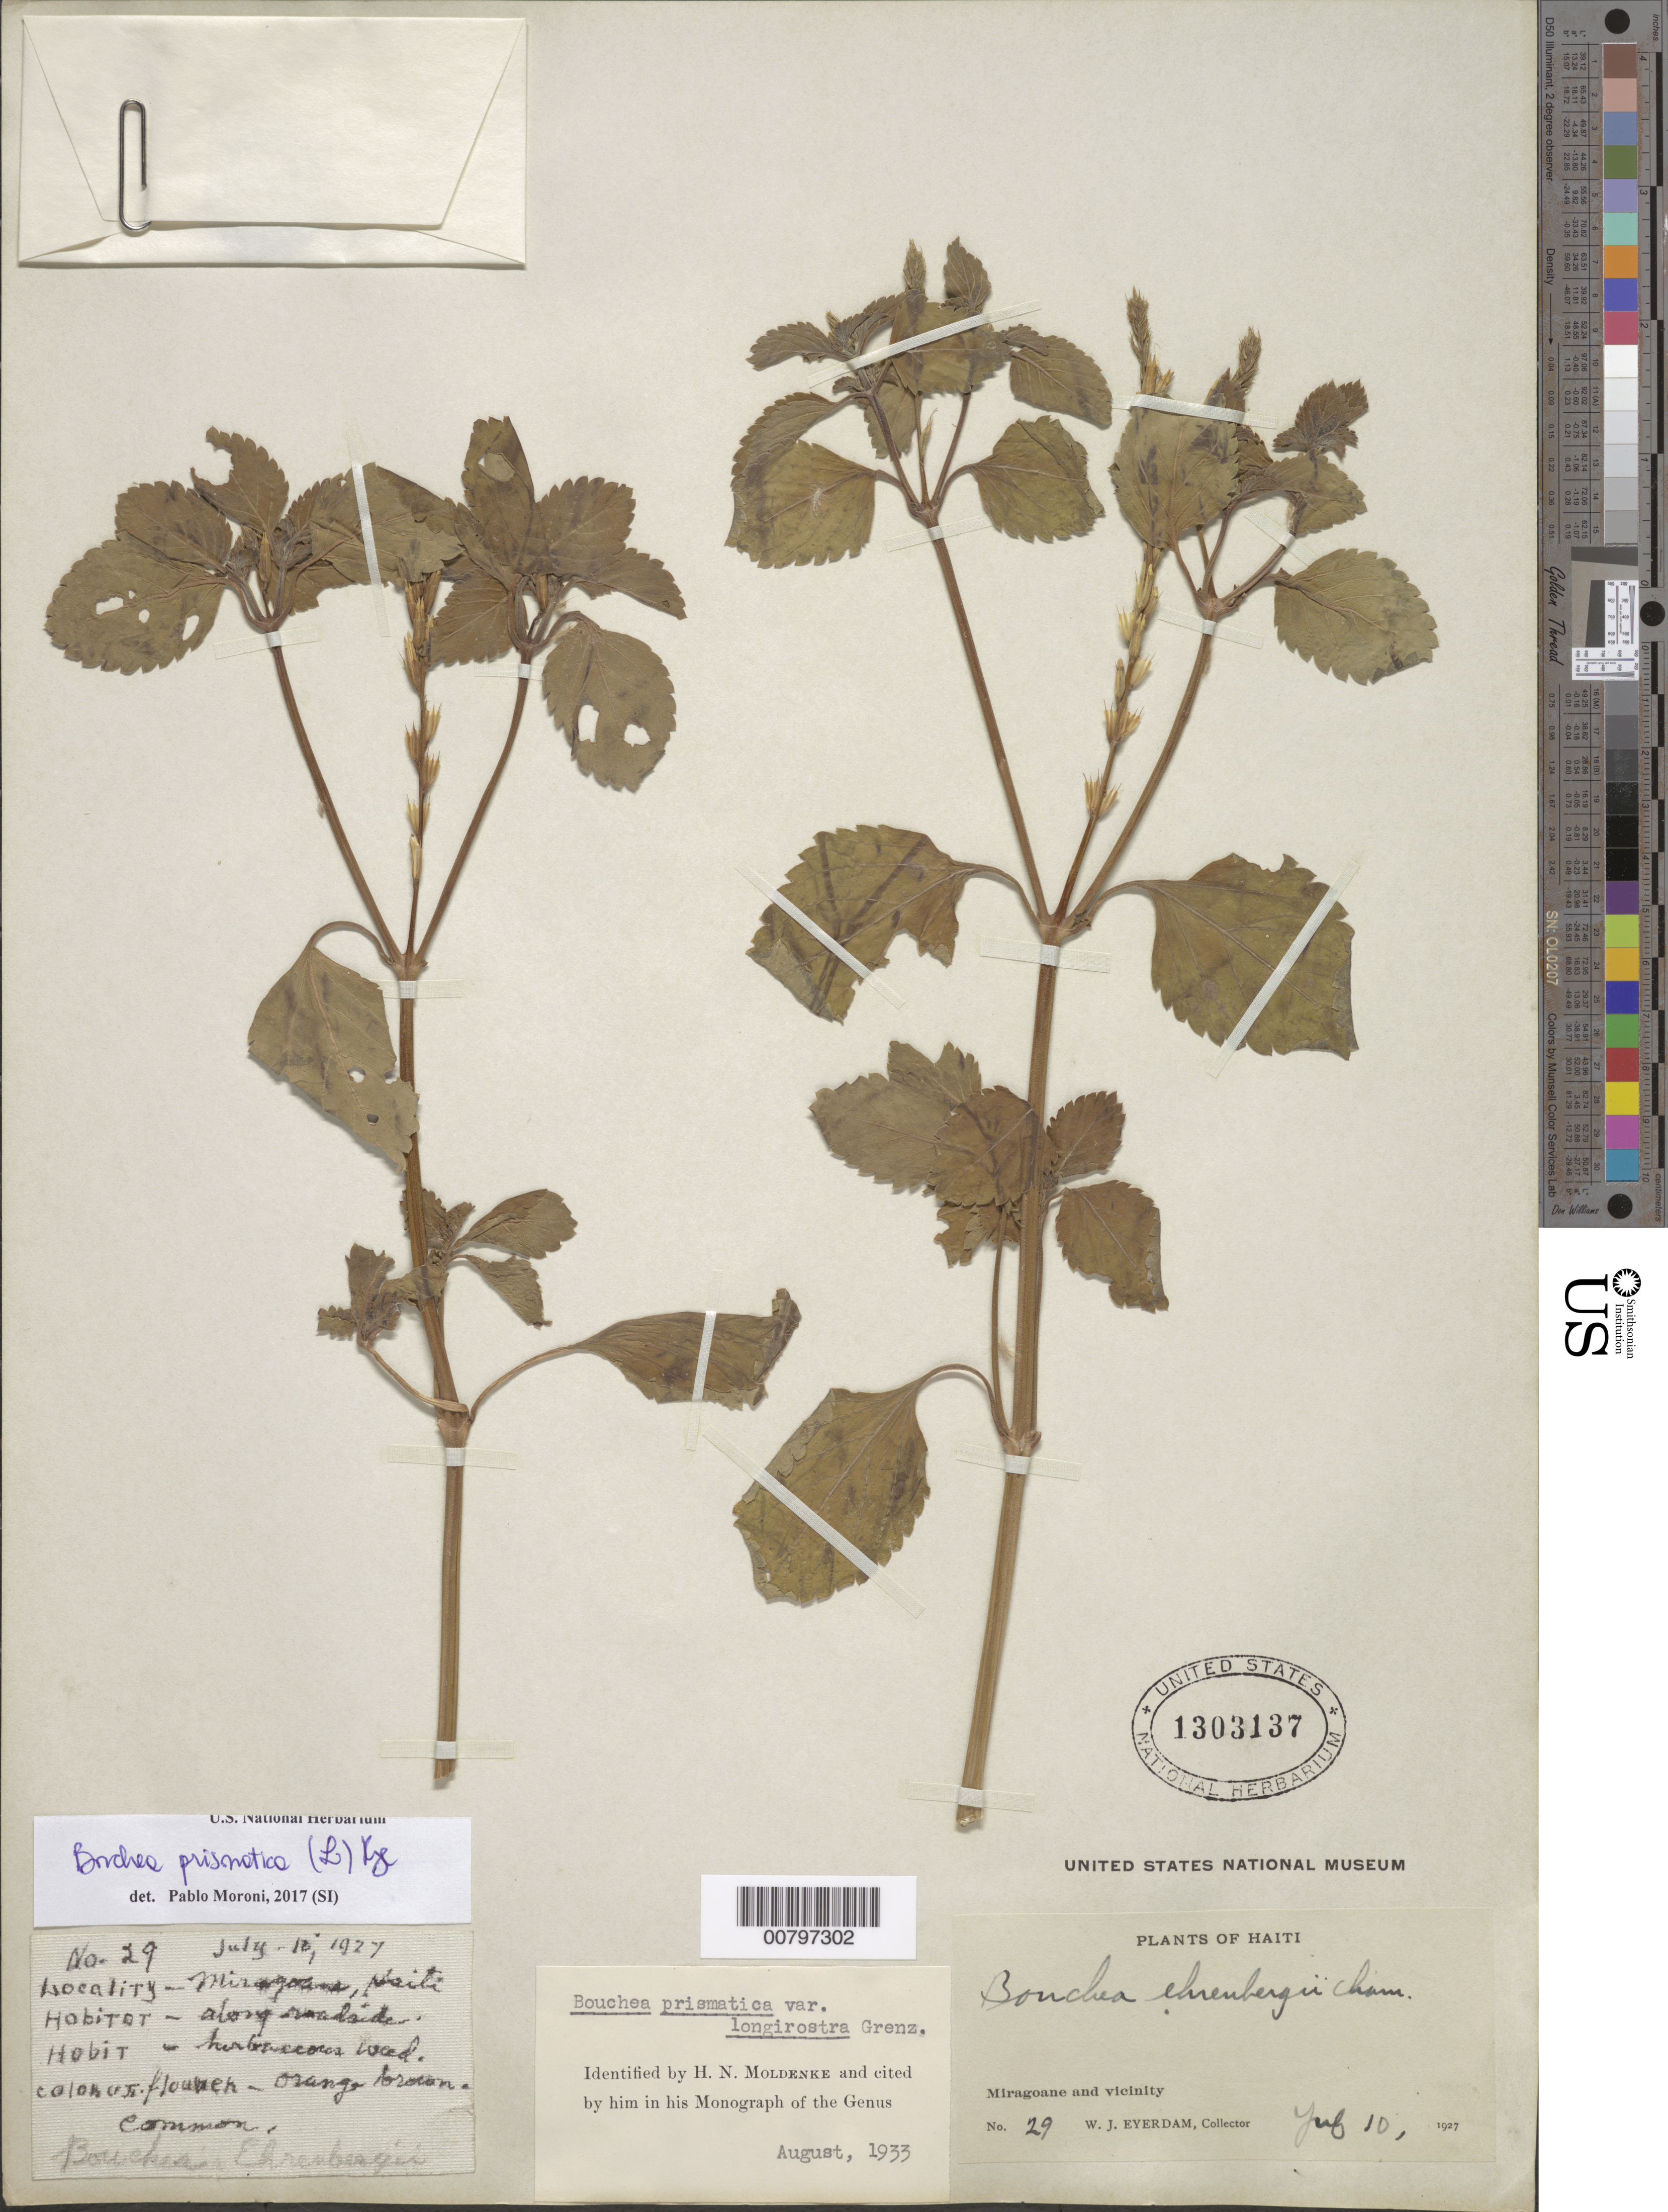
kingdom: Plantae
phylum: Tracheophyta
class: Magnoliopsida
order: Lamiales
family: Verbenaceae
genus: Bouchea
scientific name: Bouchea prismatica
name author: (L.) Kuntze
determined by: Moldenke, H. N.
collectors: W. J. Eyerdam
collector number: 29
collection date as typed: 10 Jul 1927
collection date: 1927-07-10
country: Haiti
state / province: Grand'Anse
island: Hispaniola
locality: Miragoane and vicinity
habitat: Along roadside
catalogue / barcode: US 1303137